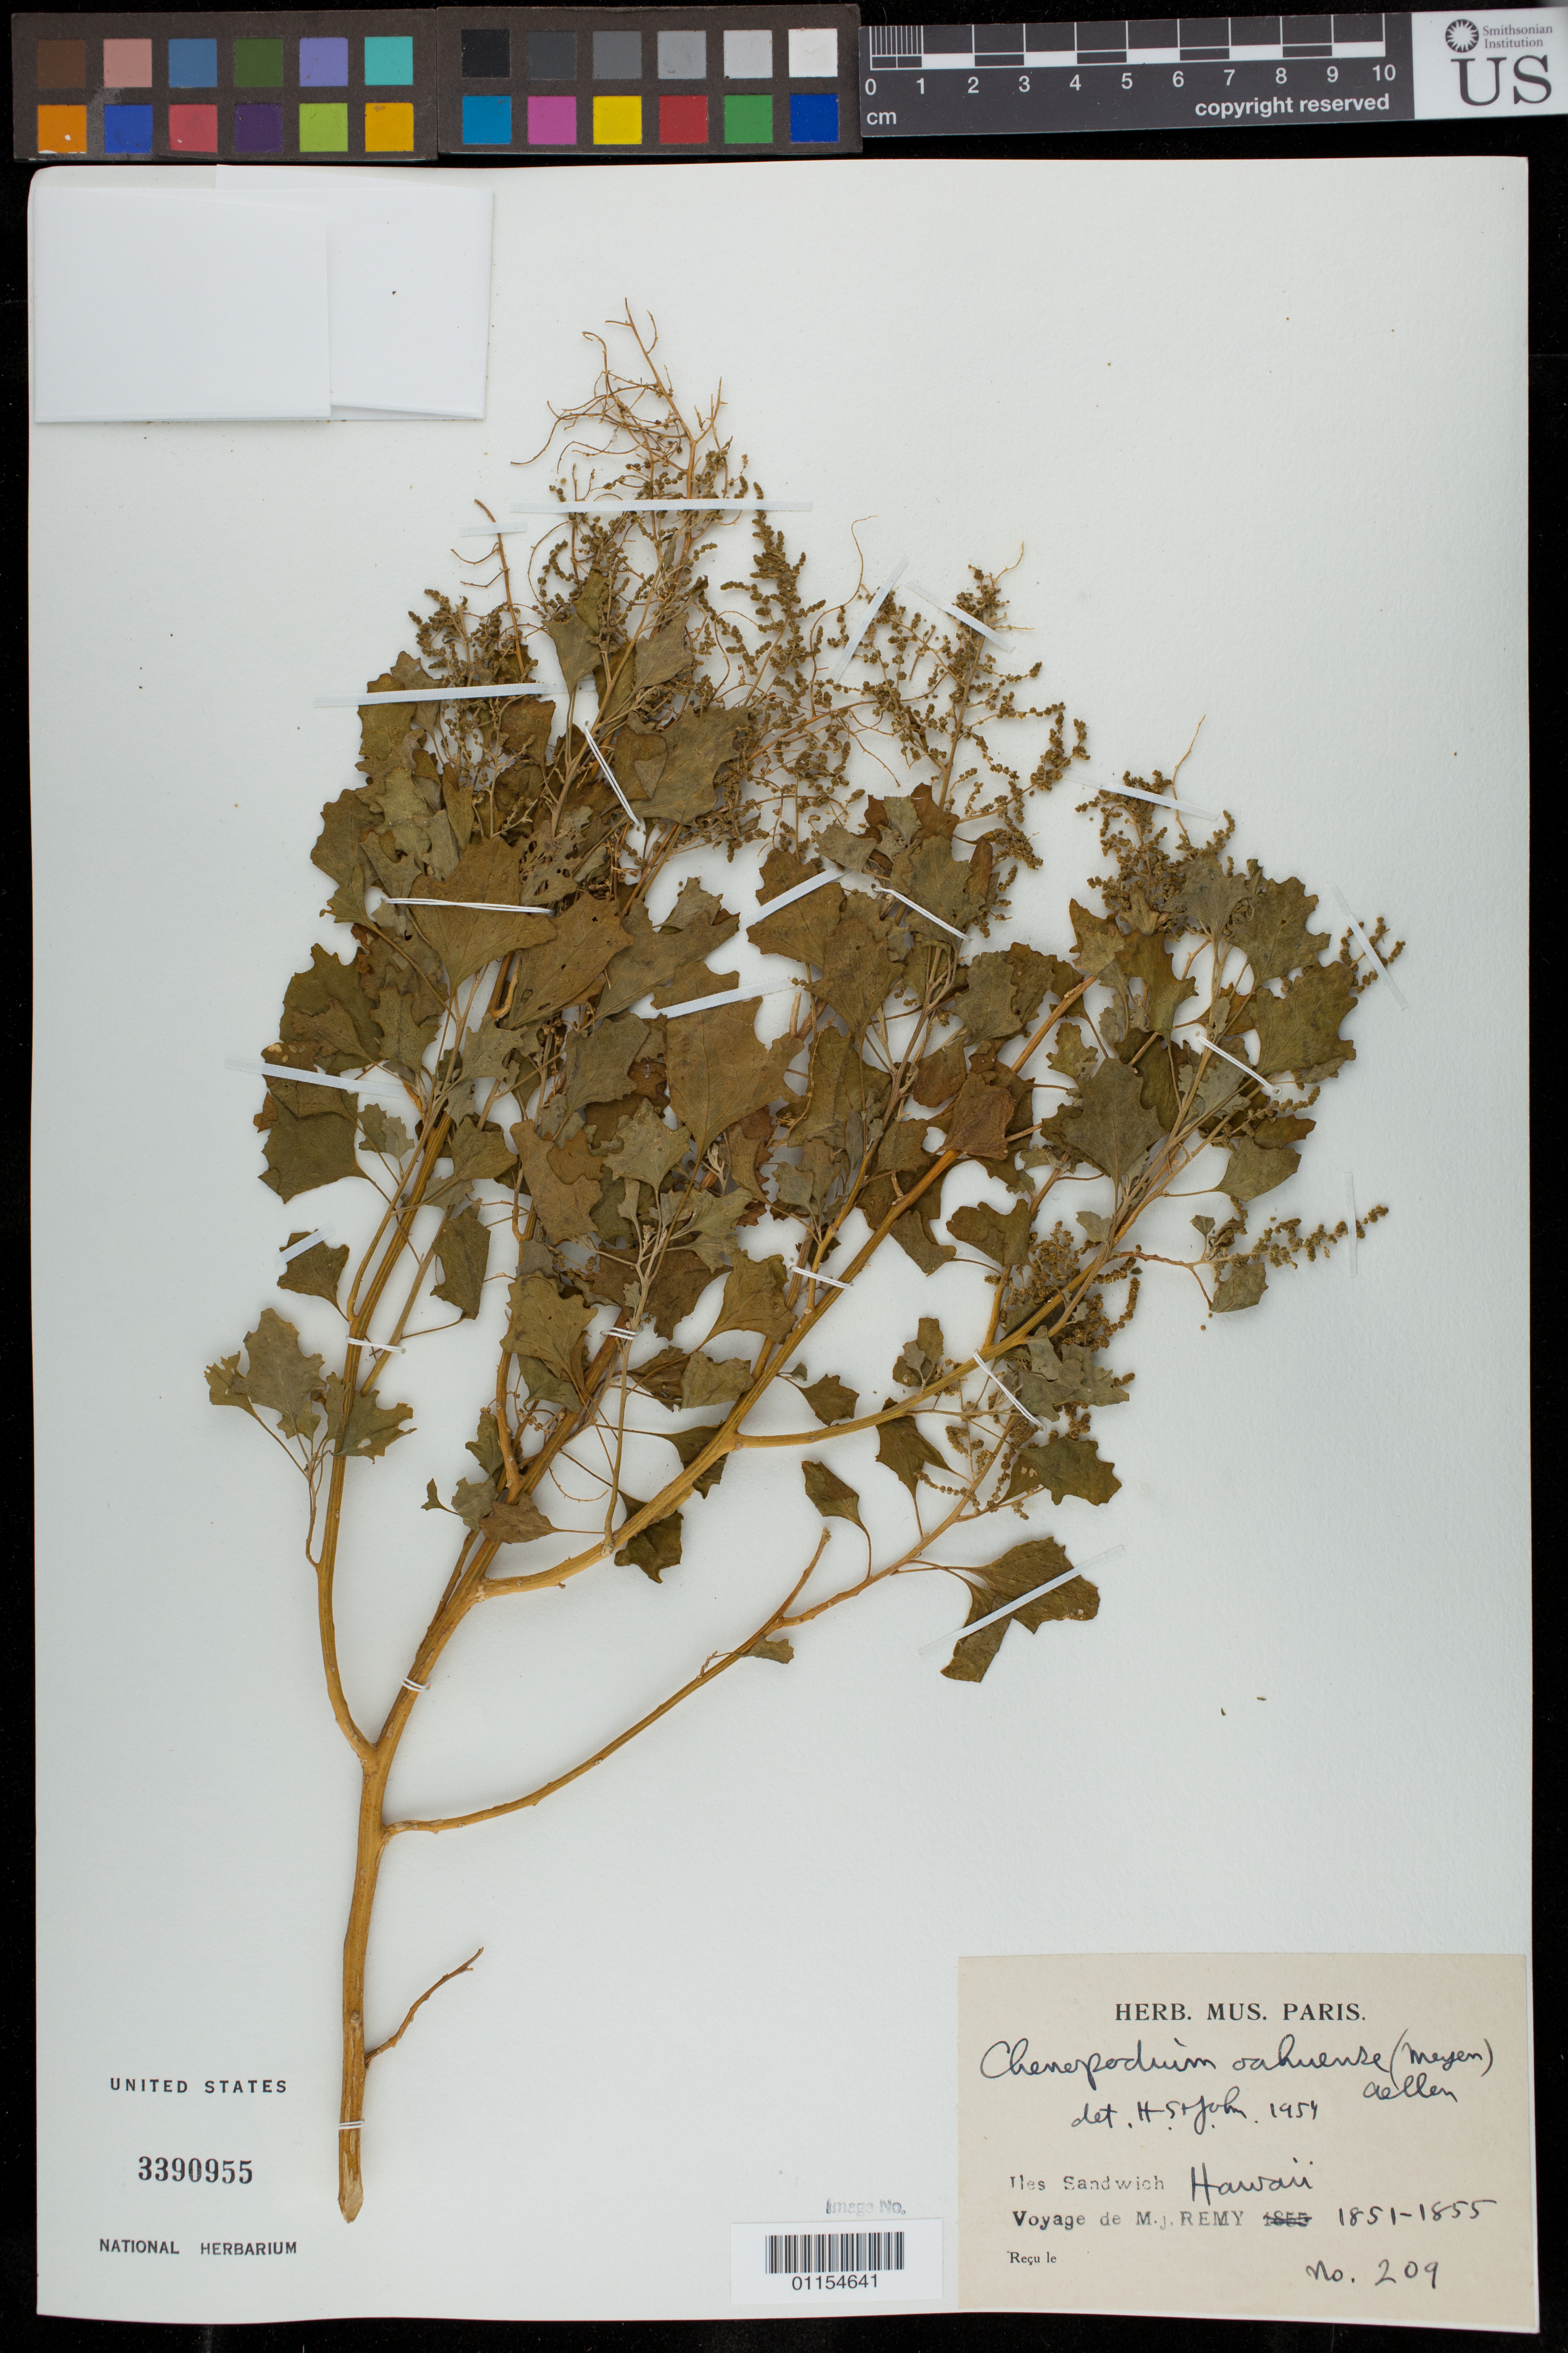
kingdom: Plantae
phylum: Tracheophyta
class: Magnoliopsida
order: Caryophyllales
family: Amaranthaceae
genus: Chenopodium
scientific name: Chenopodium oahuense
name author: (Meyen) Aellen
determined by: St. John, H.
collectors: M. J. Remy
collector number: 209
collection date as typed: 1851 to --- 1855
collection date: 1851/1855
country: United States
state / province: Hawaii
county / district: Hawaii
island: Hawaii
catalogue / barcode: US 3390955